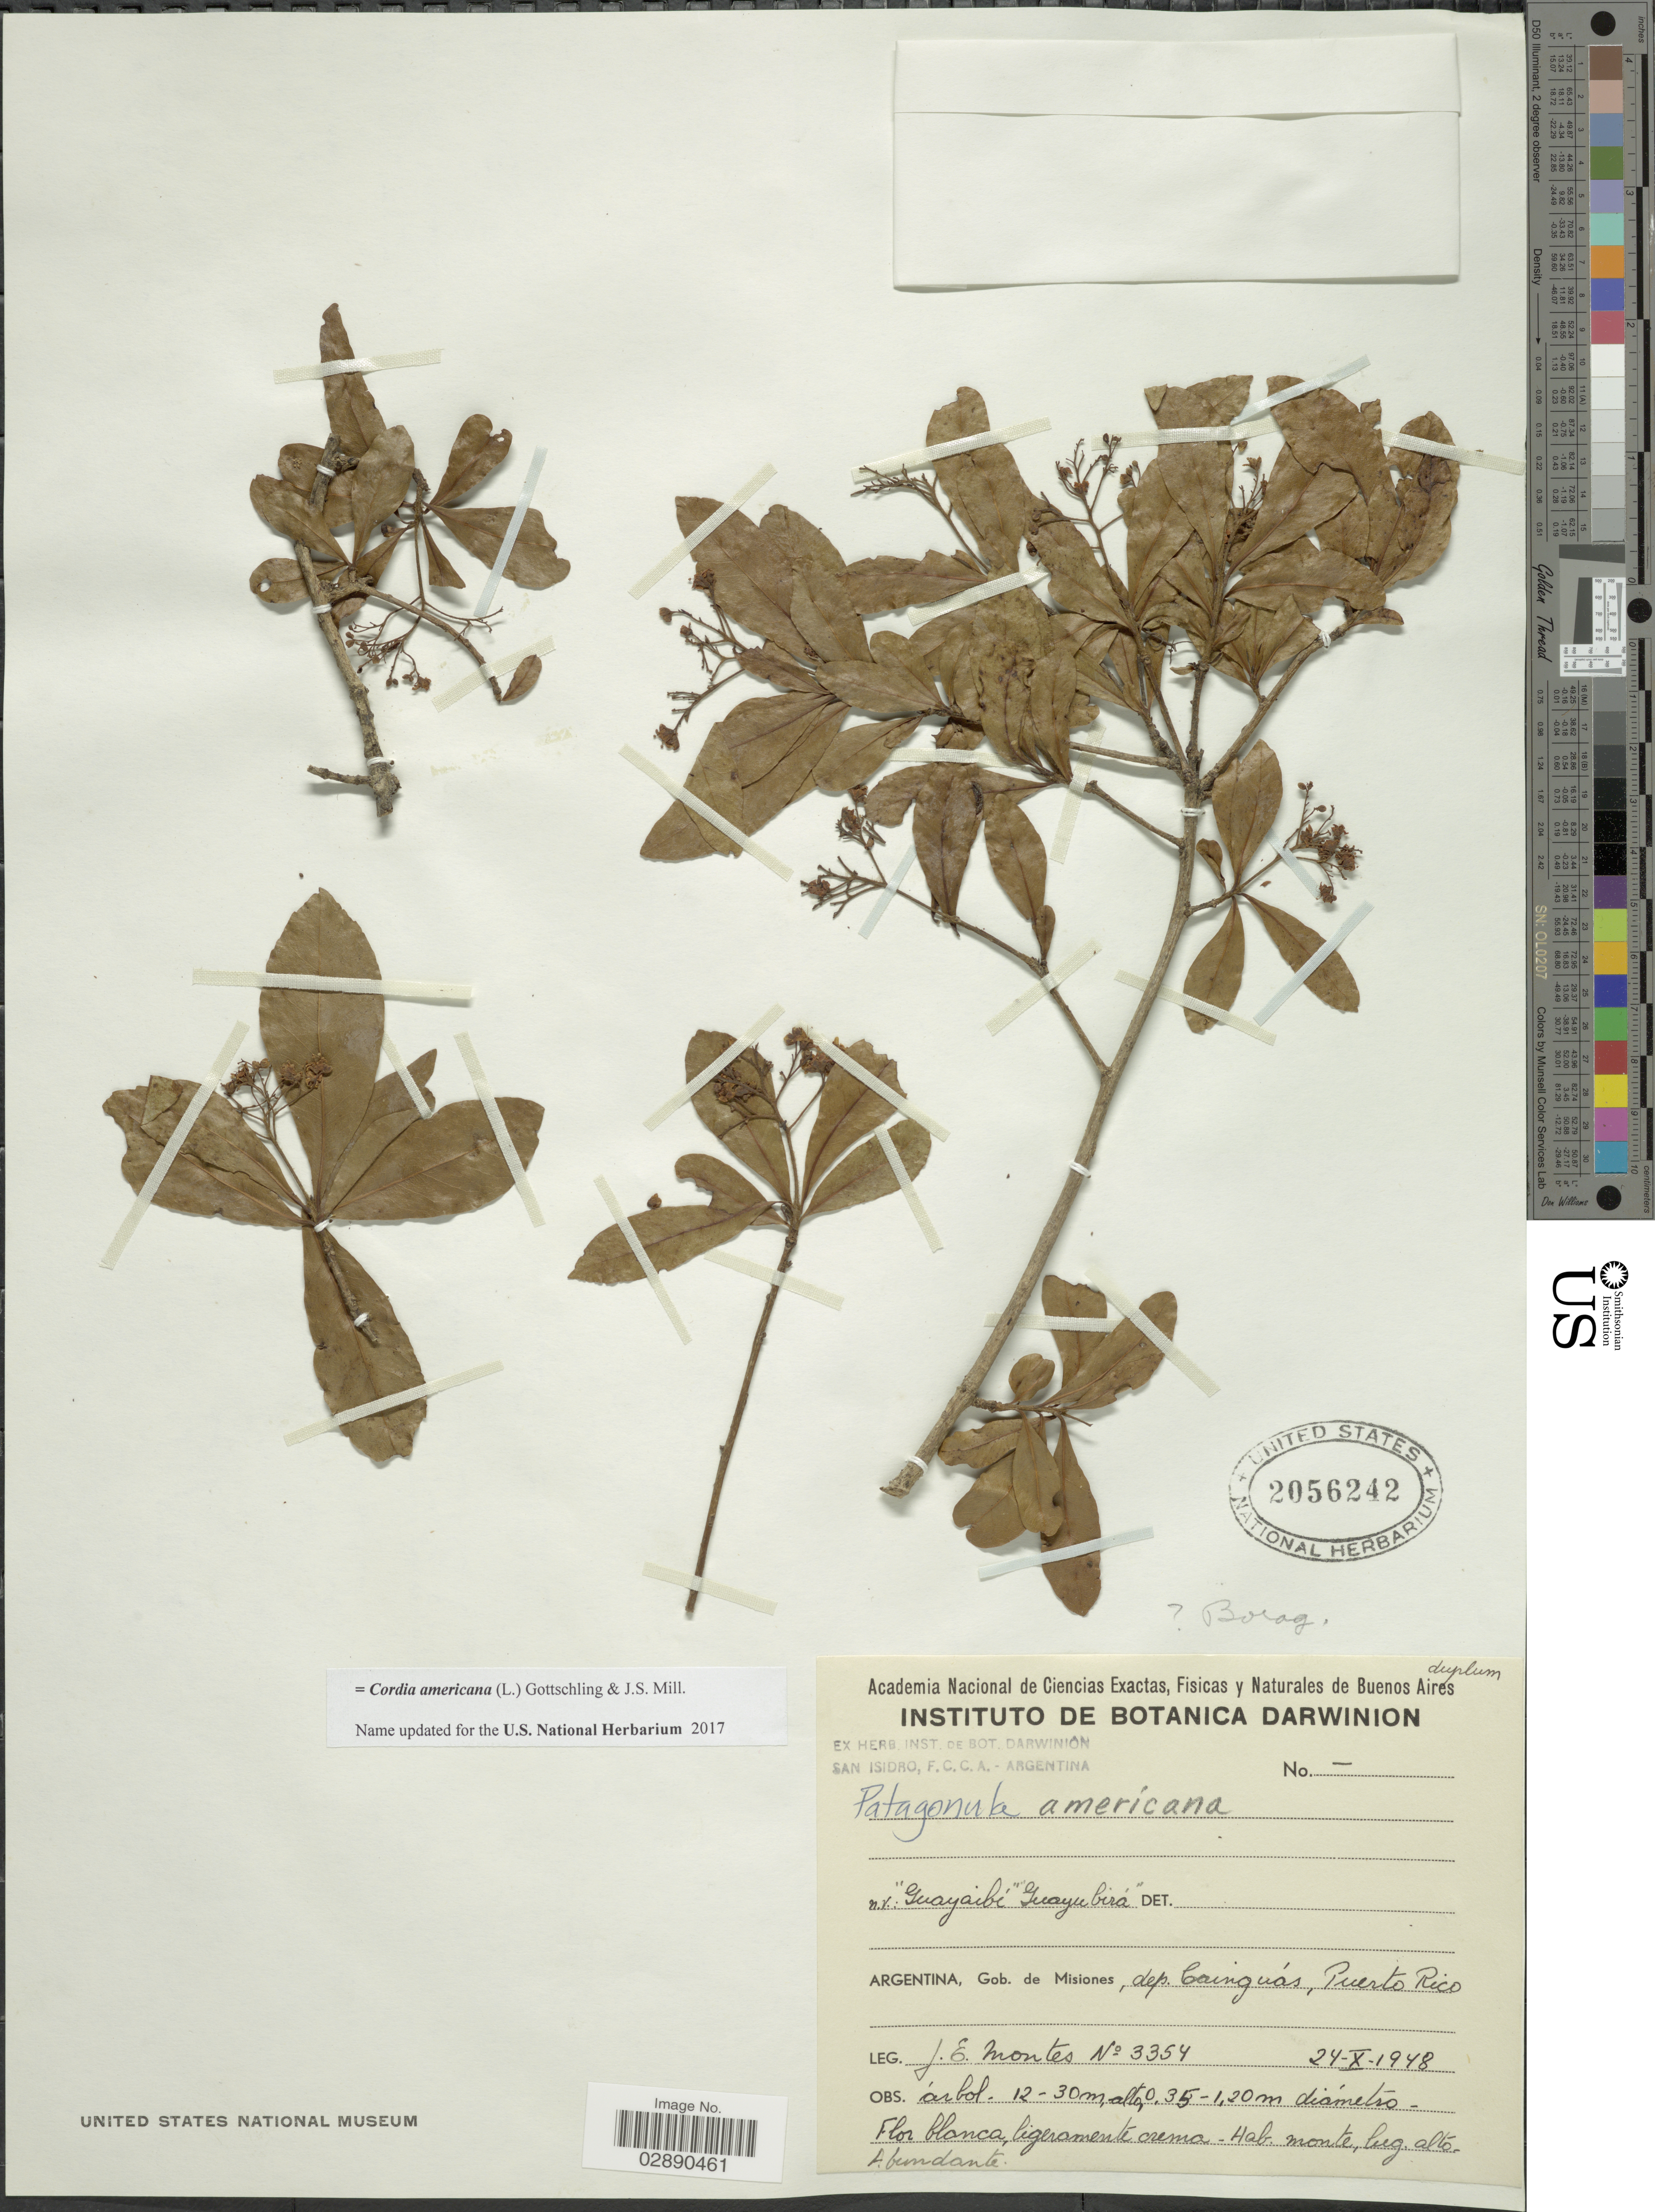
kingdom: Plantae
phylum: Tracheophyta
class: Magnoliopsida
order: Boraginales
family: Cordiaceae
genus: Cordia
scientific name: Cordia americana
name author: (L.) Gottschling & J.S. Mill.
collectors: J. E. Montes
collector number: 3354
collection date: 1948-10-24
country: Argentina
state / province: Misiones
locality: Gob. de Misiones, dep. Cainguás, Puerto Rico.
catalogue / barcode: US 2056242